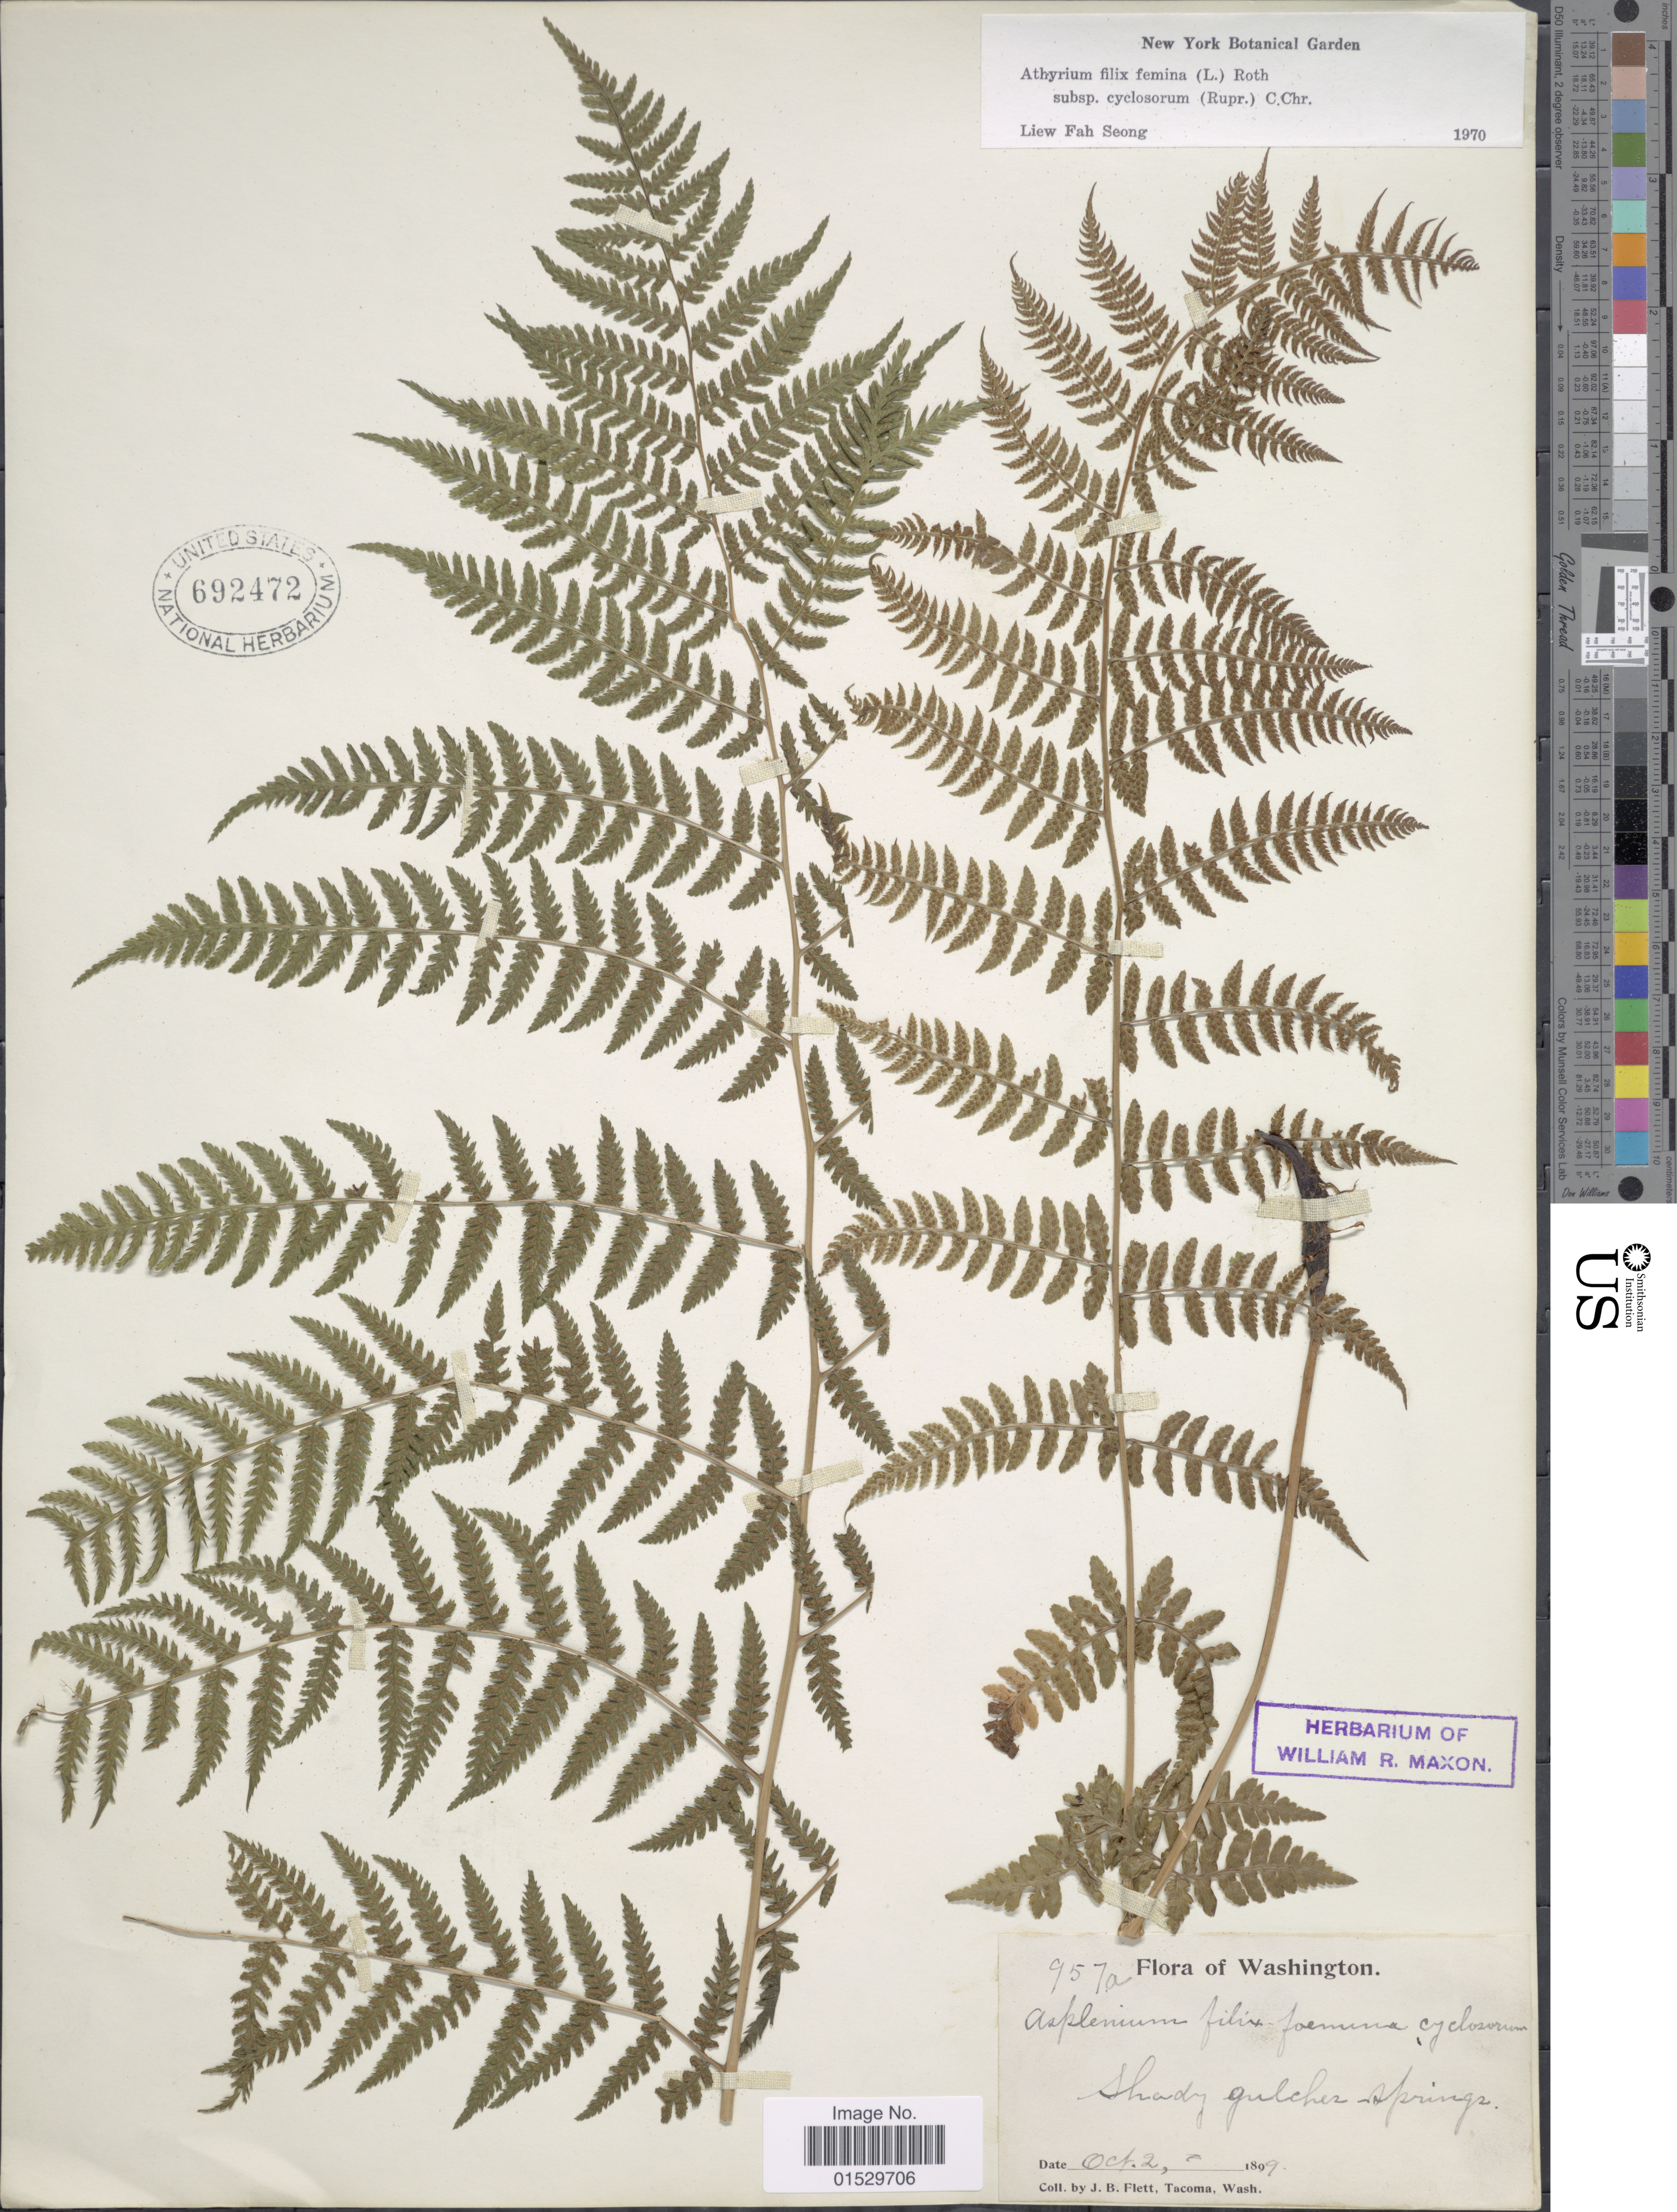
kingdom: Plantae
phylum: Tracheophyta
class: Polypodiopsida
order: Polypodiales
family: Athyriaceae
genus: Athyrium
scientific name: Athyrium filix-femina subsp. cyclosorum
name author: (Rupr.) C. Chr.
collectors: J. Flett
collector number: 957a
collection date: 1899-10-02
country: United States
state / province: Washington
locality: Shady gulches-springs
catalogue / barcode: US 692472